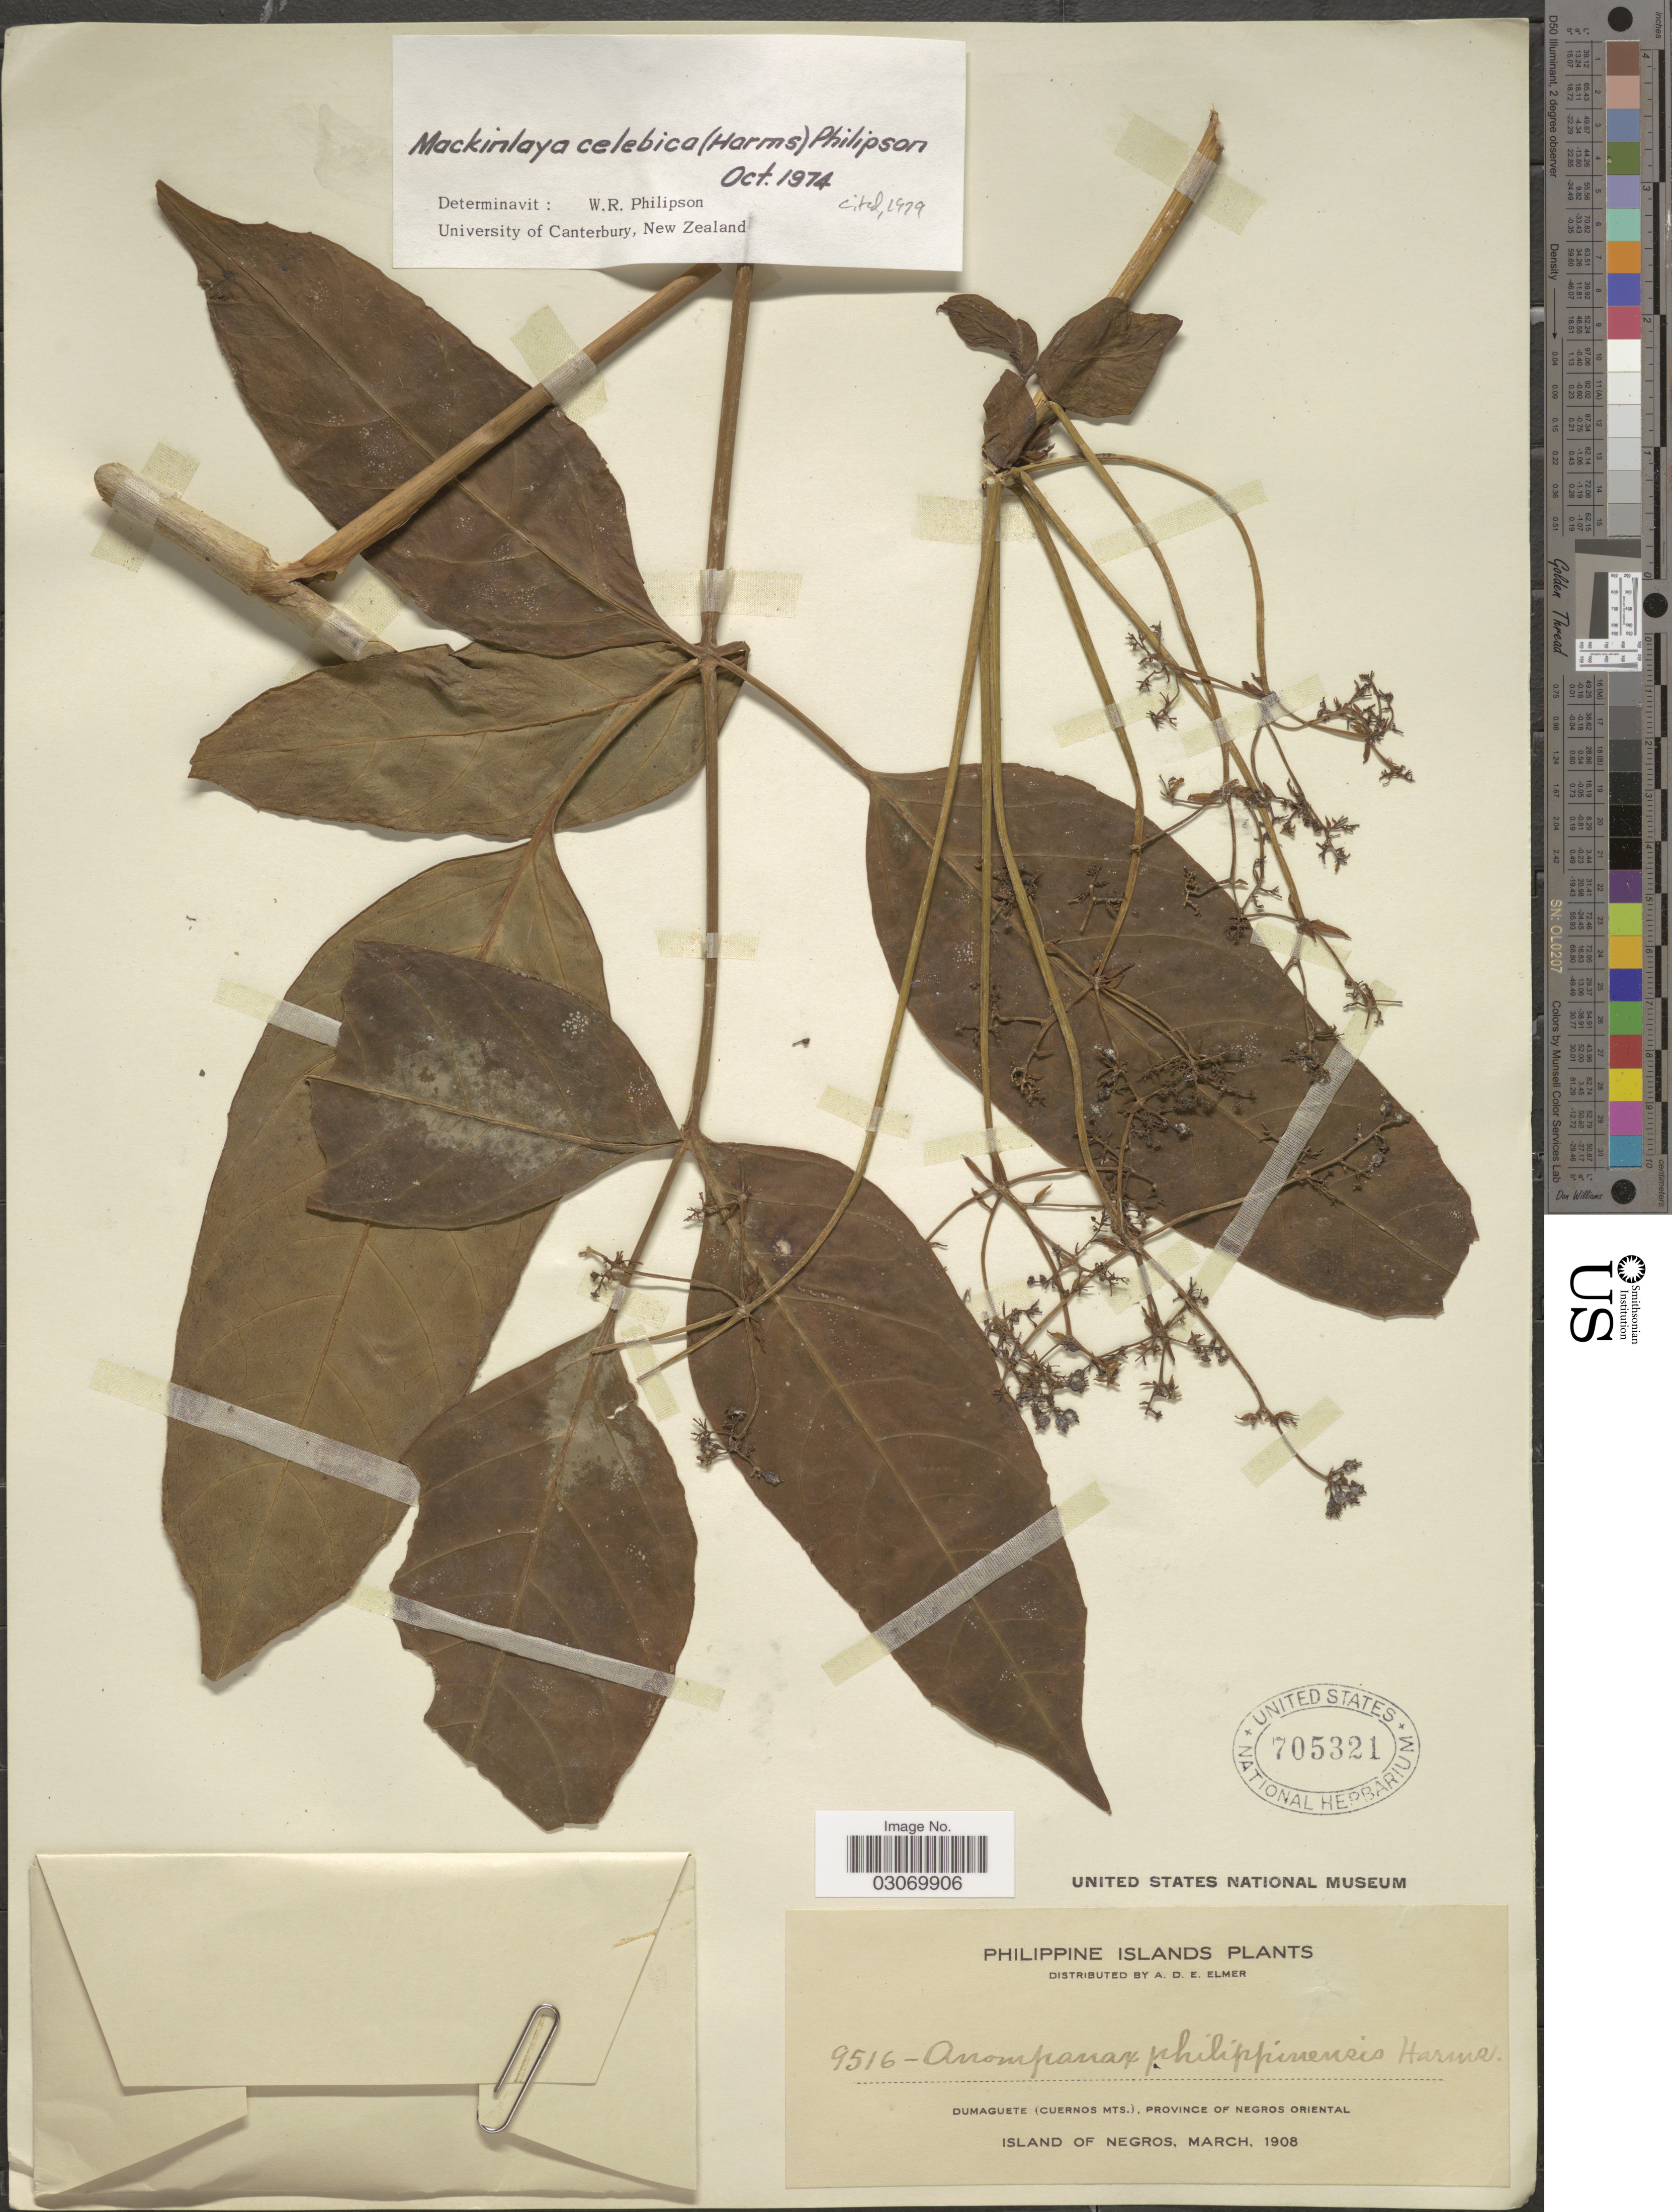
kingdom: Plantae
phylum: Tracheophyta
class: Magnoliopsida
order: Apiales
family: Apiaceae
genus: Mackinlaya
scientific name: Mackinlaya celebica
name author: (Harms) Philipson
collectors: A. D. E. Elmer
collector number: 9516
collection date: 1908-03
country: Philippines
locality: Dumaguete (Cuernos Mts.) Province of Negros Oriental, Island of Negros.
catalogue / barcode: US 705321